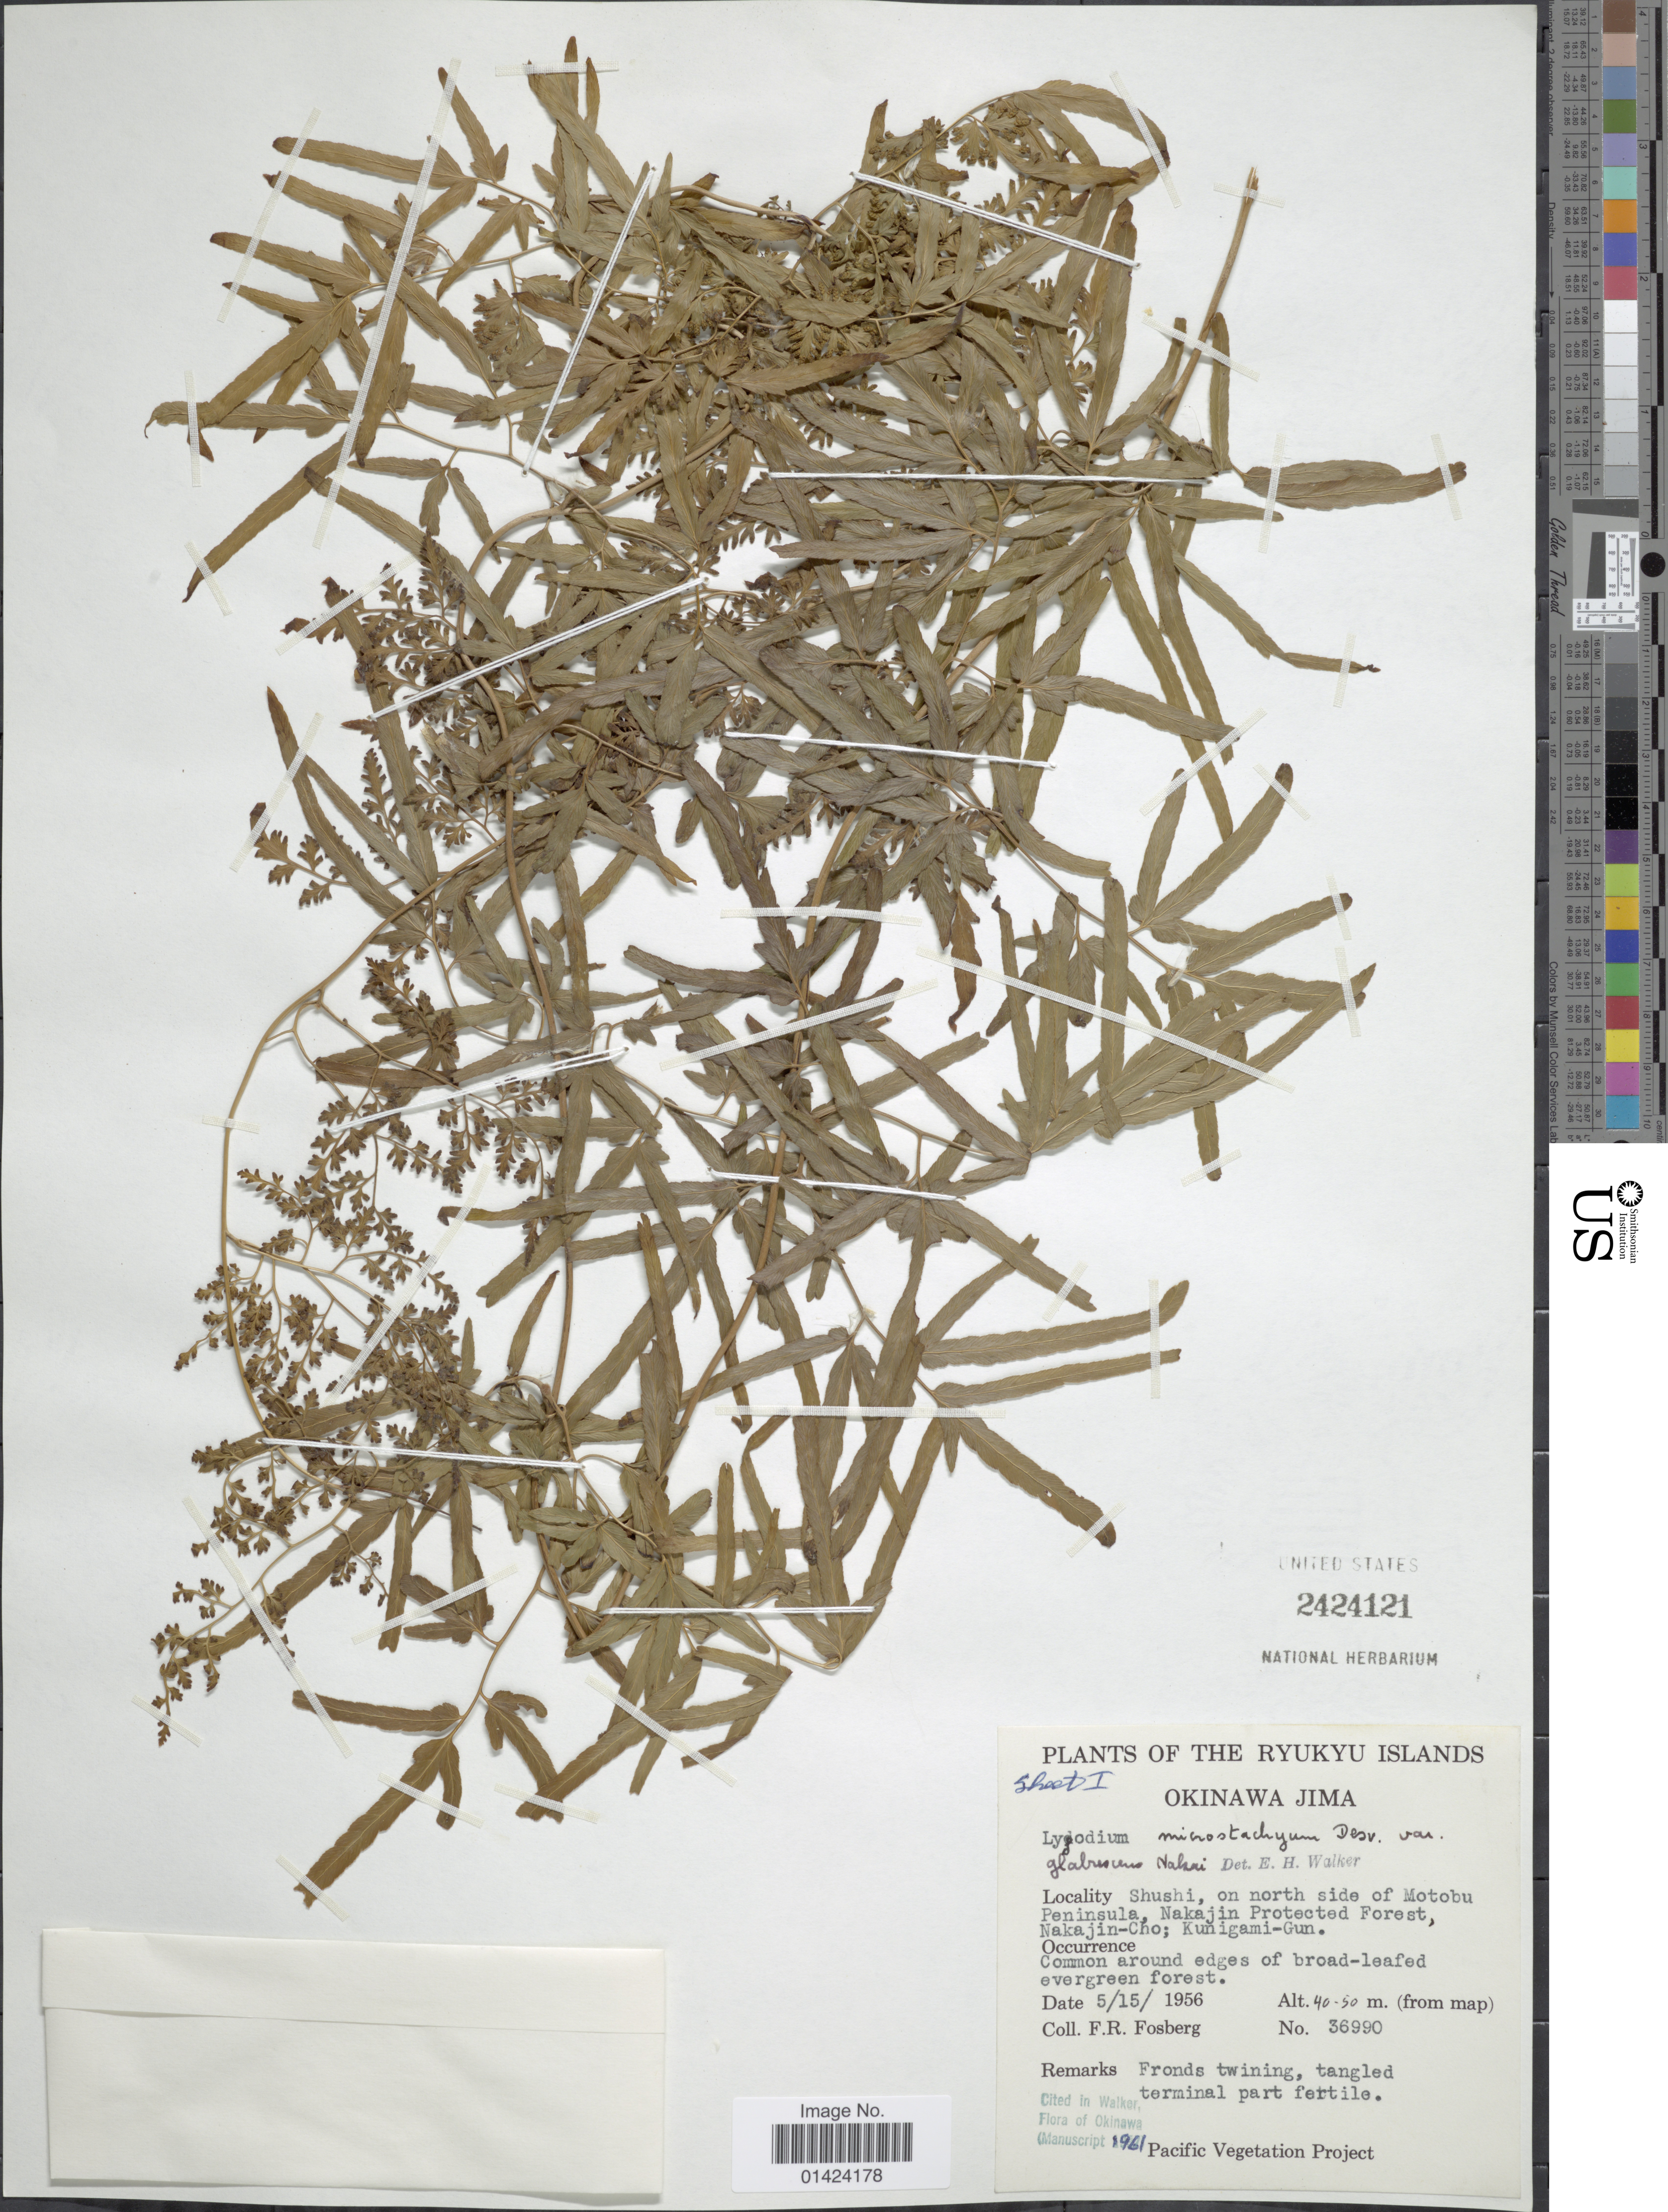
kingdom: Plantae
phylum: Tracheophyta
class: Polypodiopsida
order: Schizaeales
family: Lygodiaceae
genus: Lygodium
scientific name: Lygodium japonicum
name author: (Thunb.) Sw.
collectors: F. R. Fosberg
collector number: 36990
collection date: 1956-05-15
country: Japan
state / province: Okinawa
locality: Ryukyu Islands. Okinawa Jima. Shushi, on north side of Motobu Peninsula, Nakajin Protected Forest,Nakajin-Cho; Kunigami-Gun.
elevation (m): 40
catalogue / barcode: US 2424121